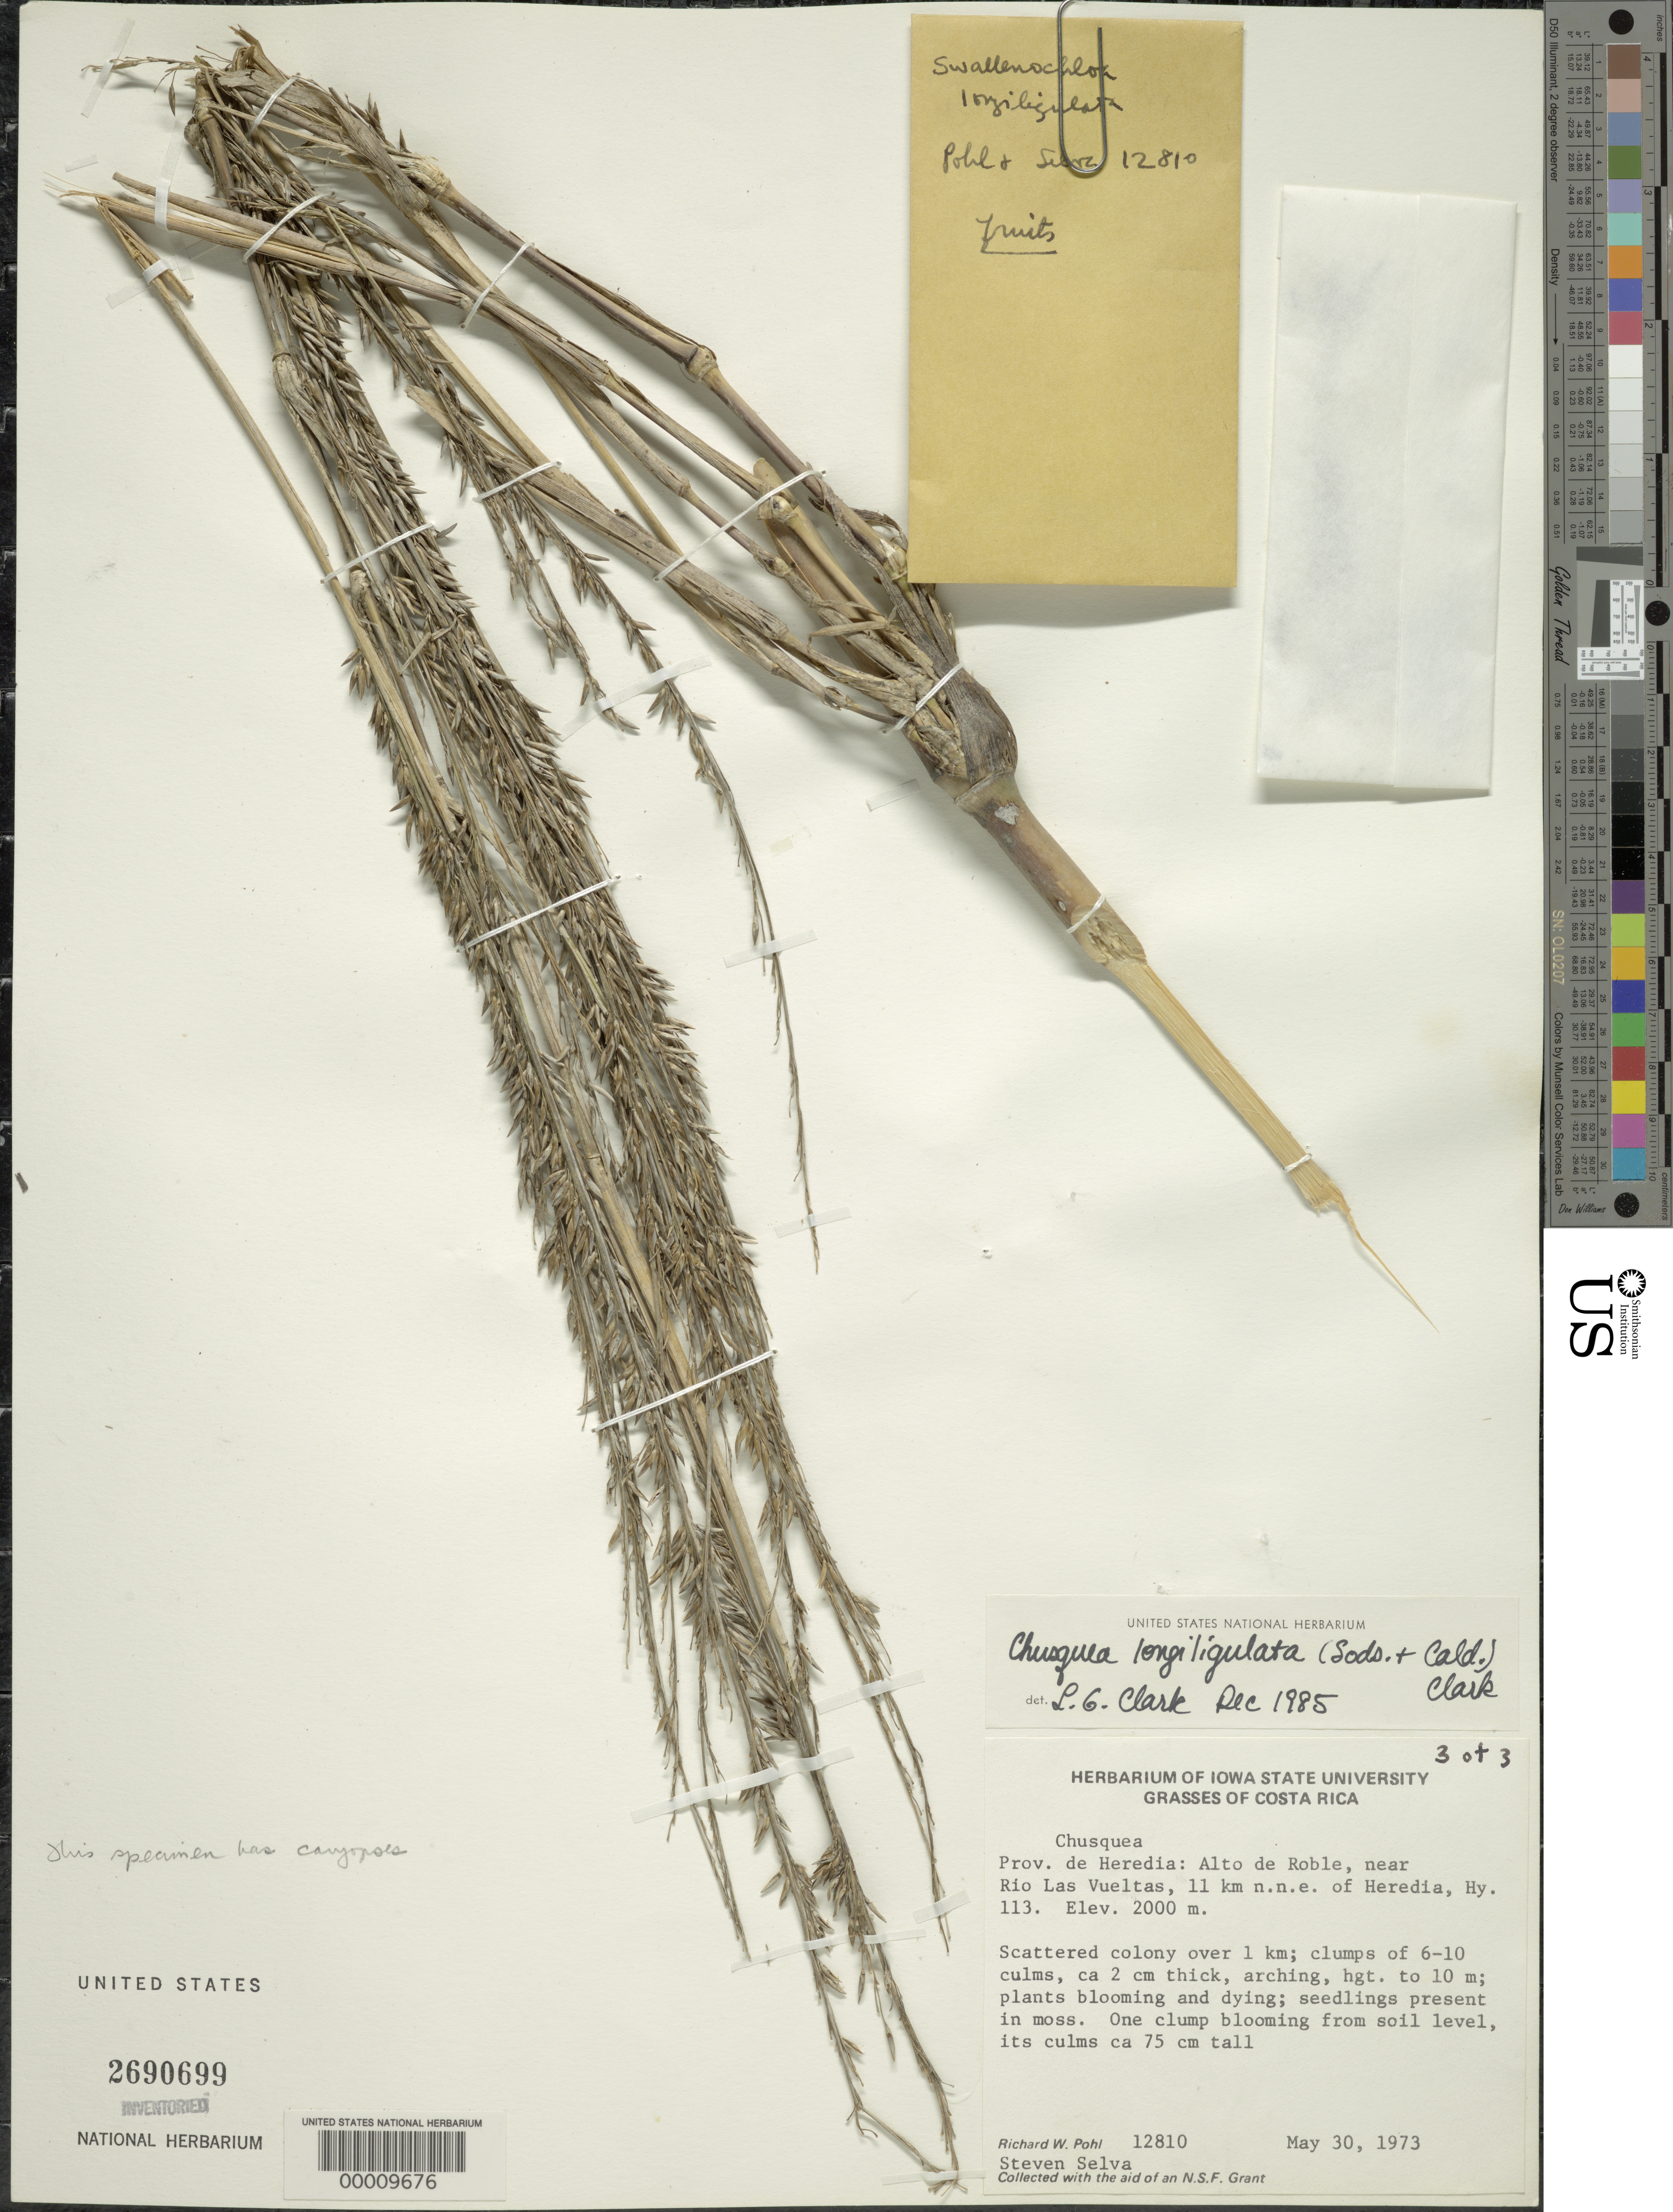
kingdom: Plantae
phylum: Tracheophyta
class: Liliopsida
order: Poales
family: Poaceae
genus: Chusquea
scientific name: Chusquea longiligulata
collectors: R. W. Pohl & S. Selva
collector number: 12810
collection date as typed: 30 May 1973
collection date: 1973-05-30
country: Costa Rica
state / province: Heredia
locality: Alto de roble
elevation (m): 2000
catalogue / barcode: US 2690699